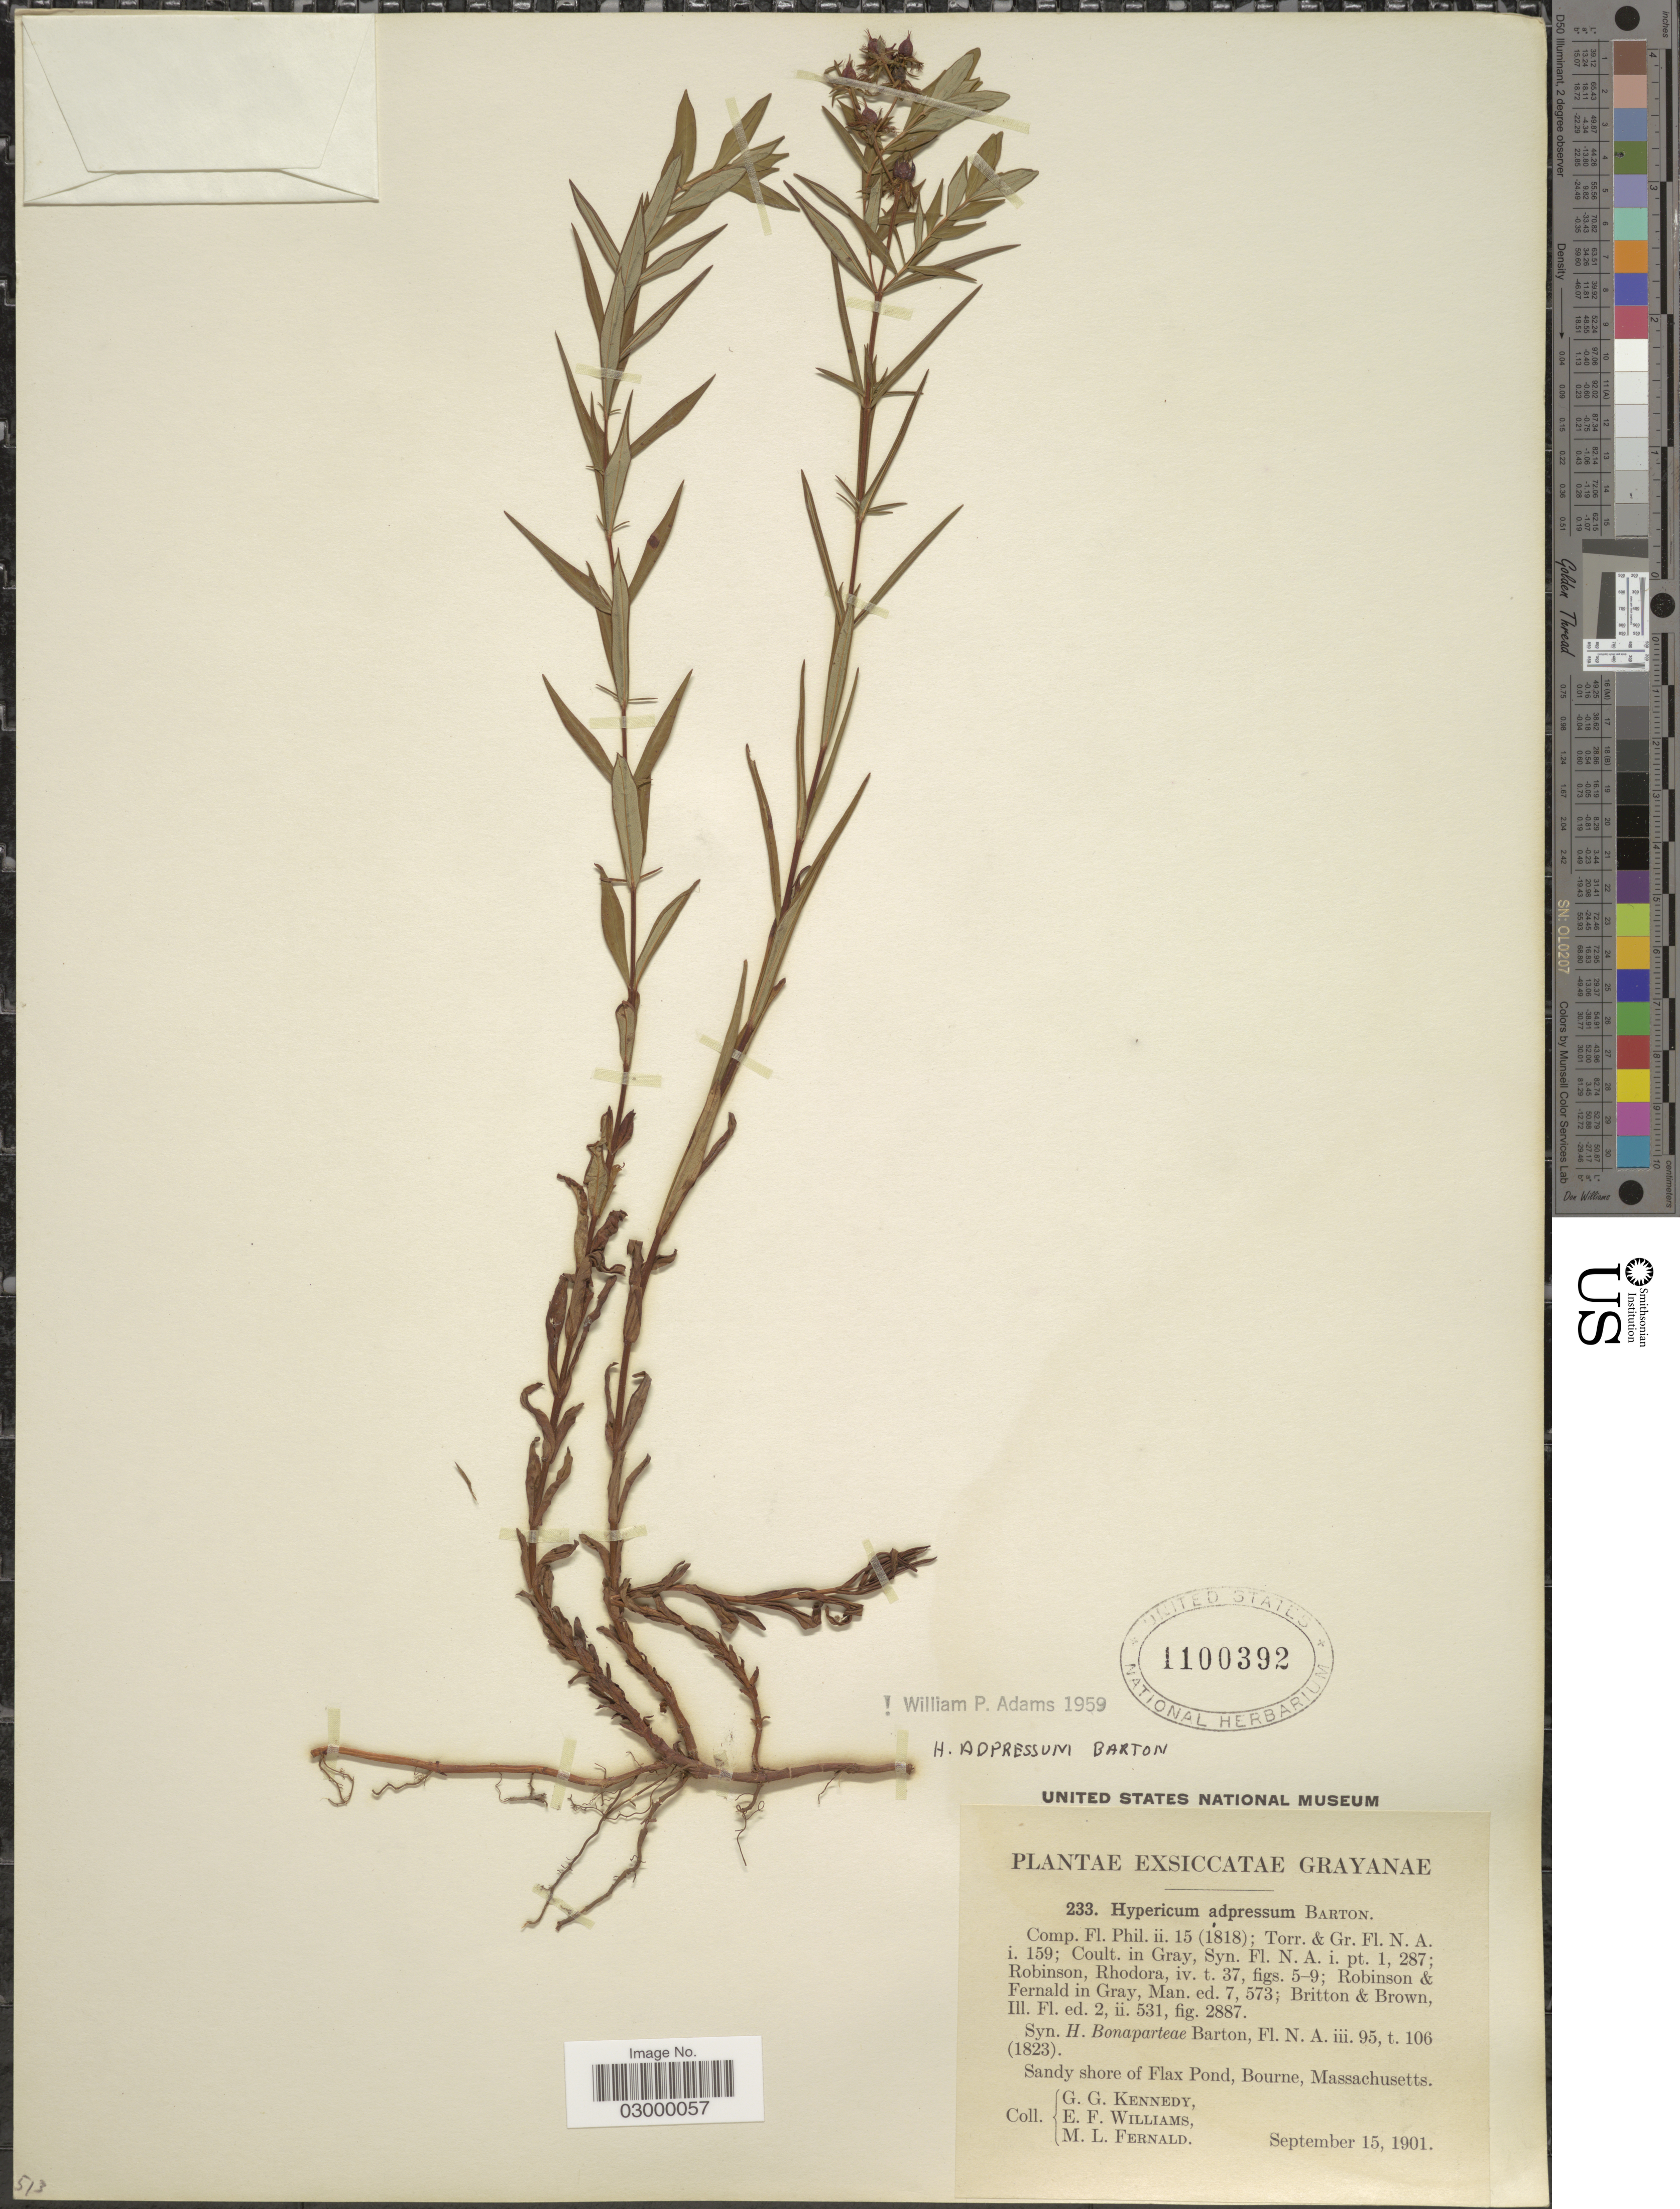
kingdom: Plantae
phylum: Tracheophyta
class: Magnoliopsida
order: Malpighiales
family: Hypericaceae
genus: Hypericum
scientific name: Hypericum adpressum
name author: W.P.C. Barton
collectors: G. Kennedy, E. Williams & M. L. Fernald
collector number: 233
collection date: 1901-09-15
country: United States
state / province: Massachusetts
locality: Sandy shore of Flax Pond, Bourne.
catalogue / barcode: US 1100392